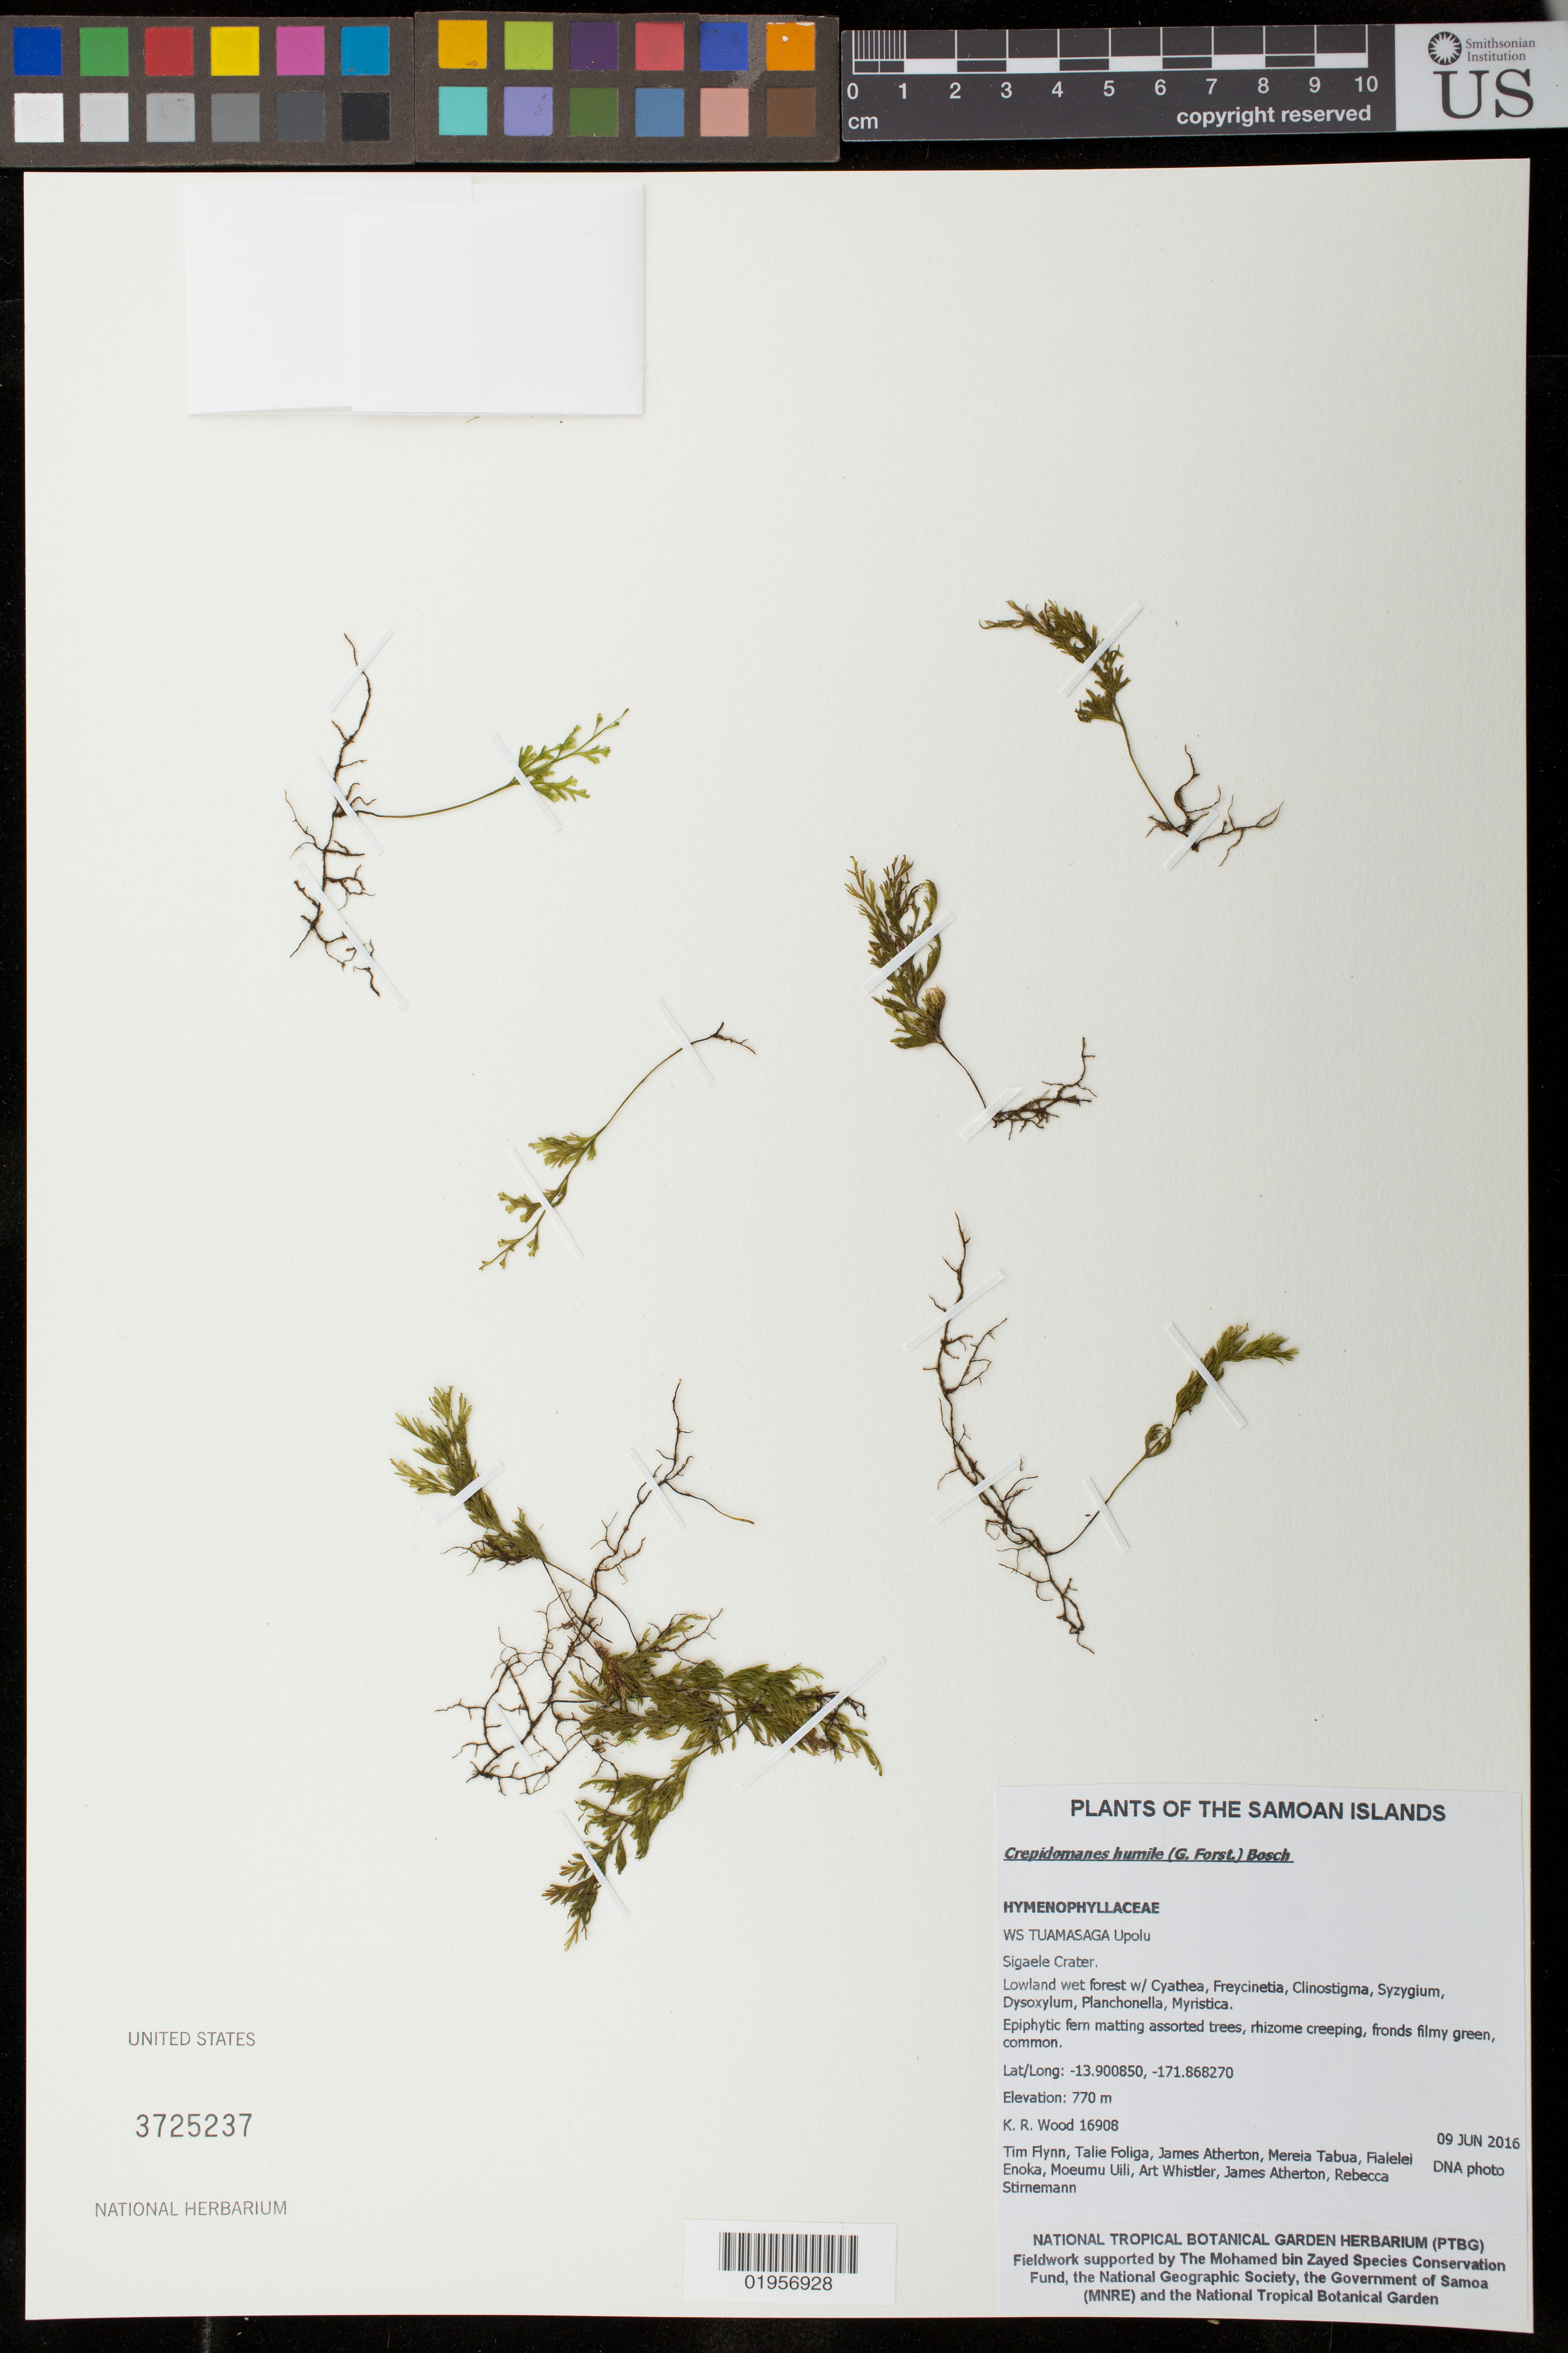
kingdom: Plantae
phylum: Tracheophyta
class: Polypodiopsida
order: Hymenophyllales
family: Hymenophyllaceae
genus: Crepidomanes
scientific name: Crepidomanes humile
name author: (G. Forst.) Bosch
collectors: K. R. Wood, T. W. Flynn, T. Foliga, J. Atherton, M. Tabua, F. Enoka, M. Uili & A. Whistler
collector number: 16908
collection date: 2016-06-09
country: Samoa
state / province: Tuamasaga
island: Upolu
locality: Upolu, Sigaele Crater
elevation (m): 770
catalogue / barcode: US 3725237